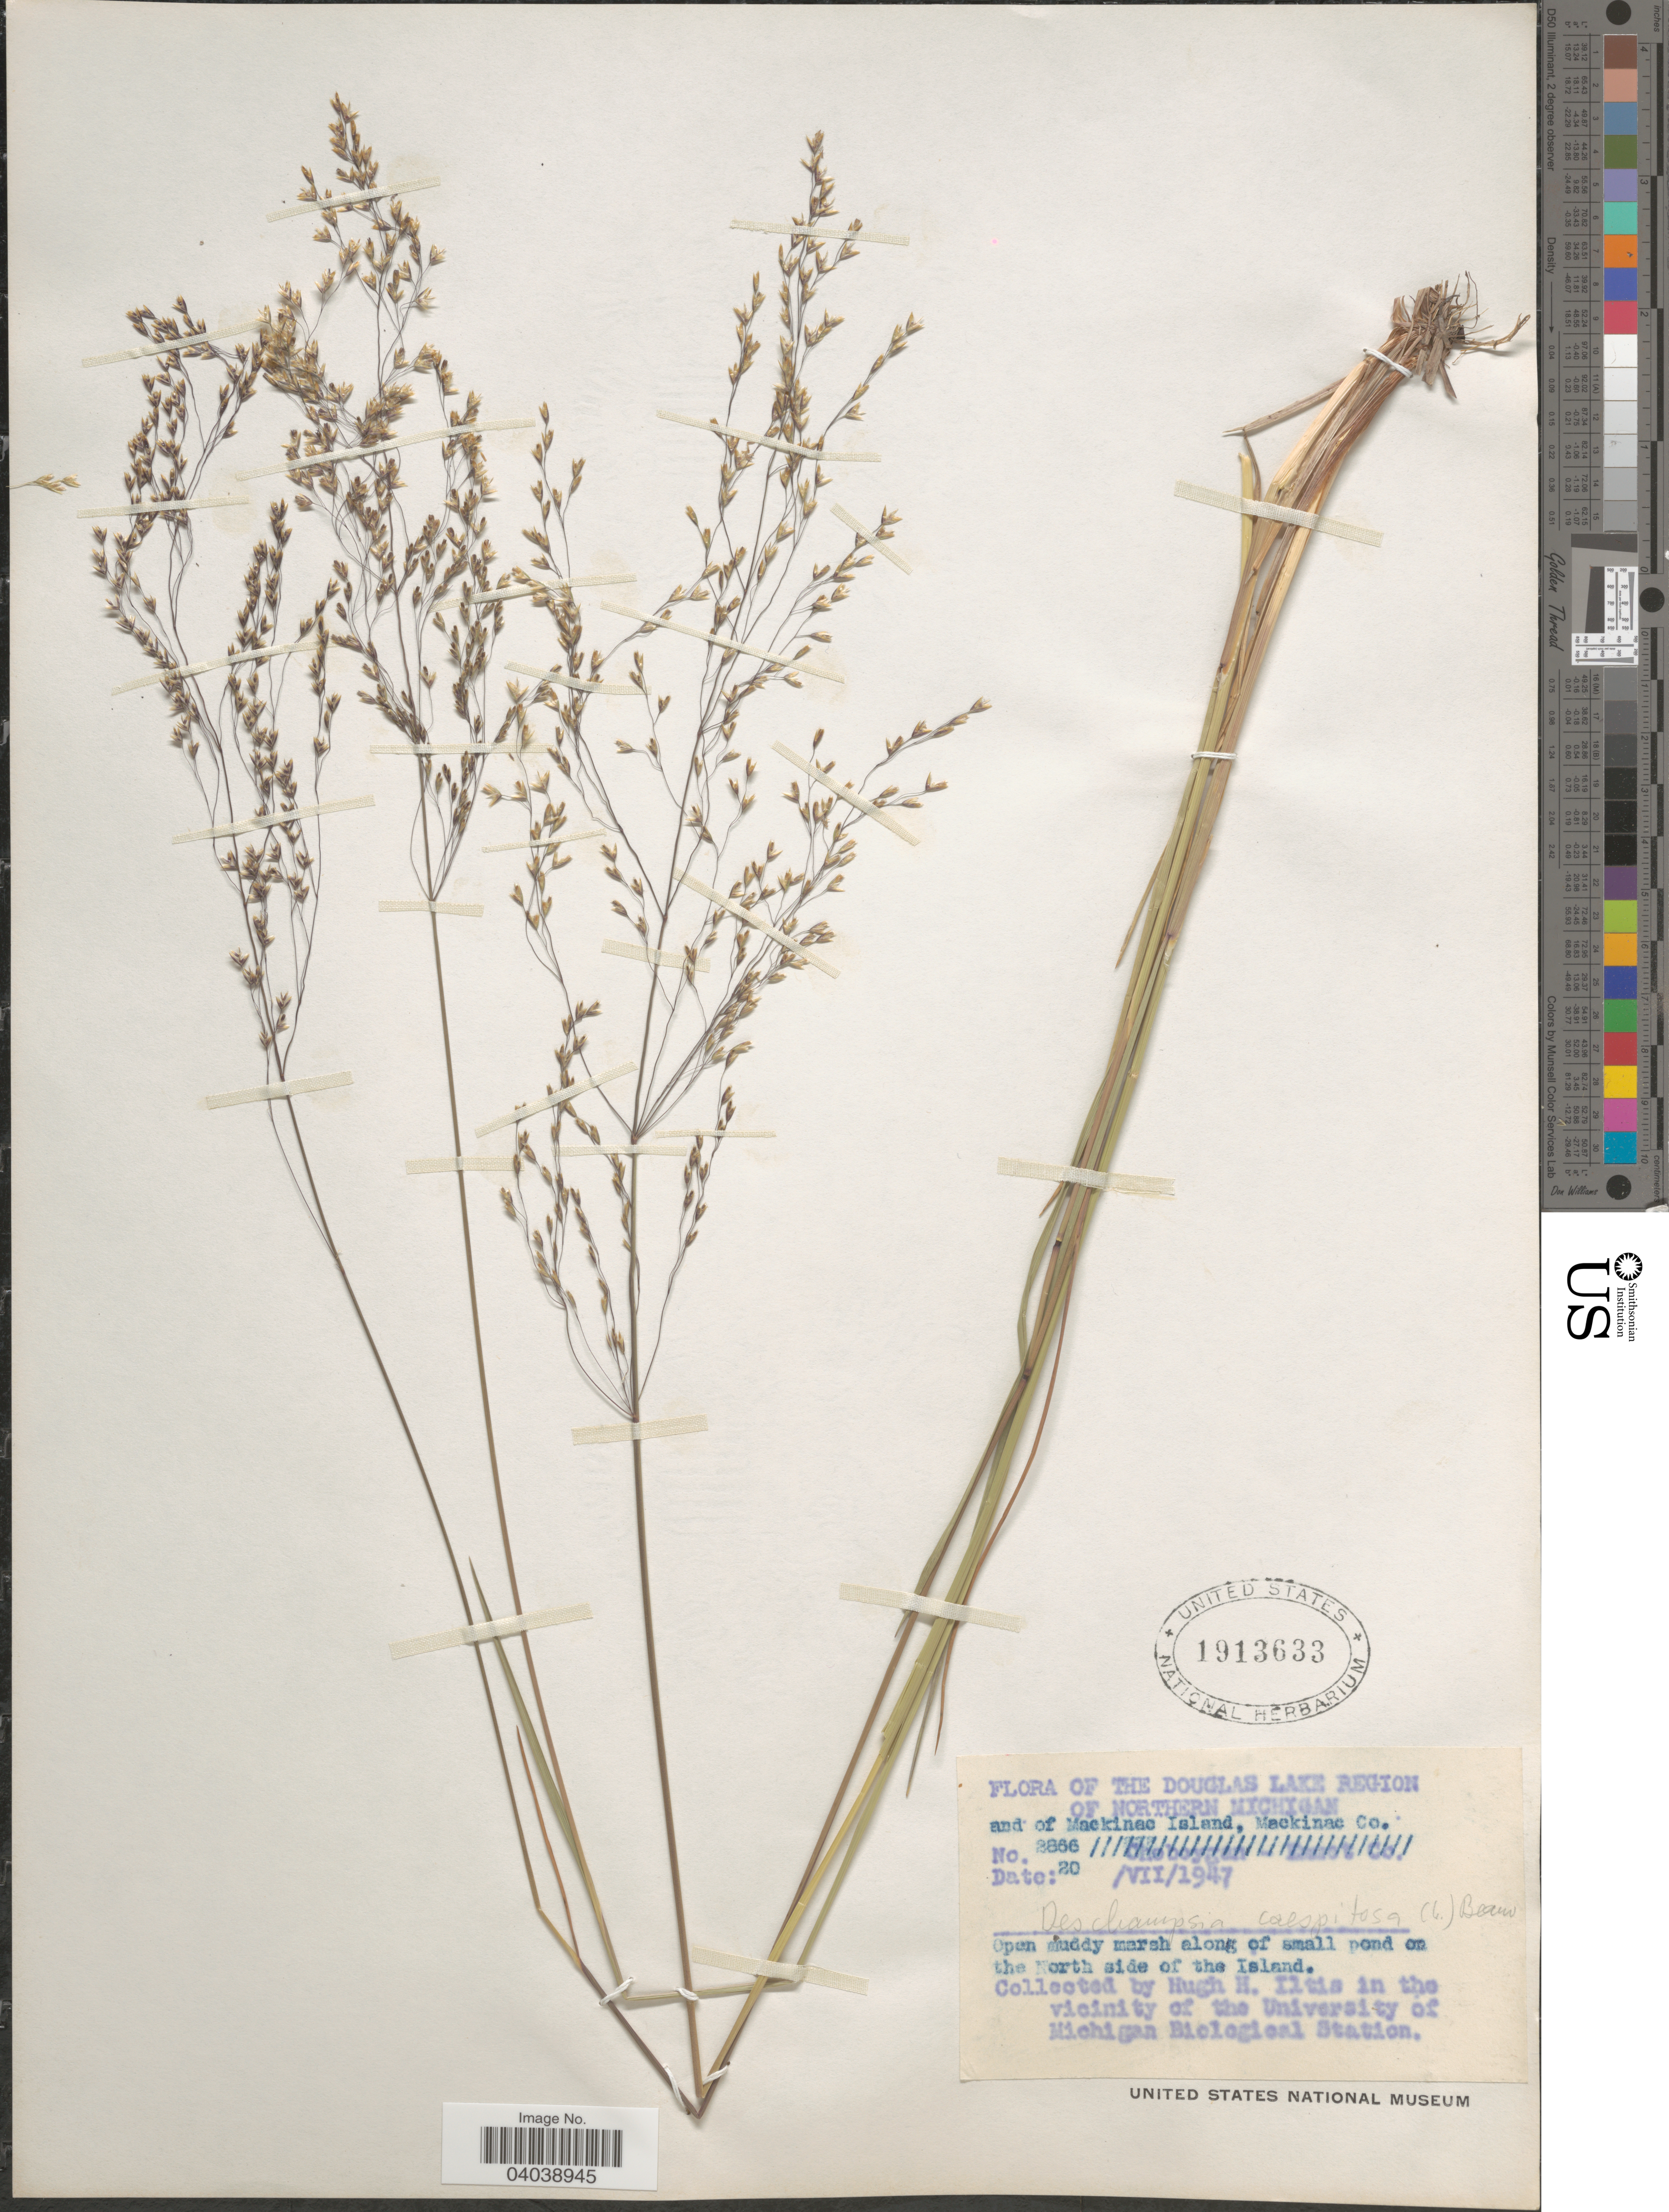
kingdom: Plantae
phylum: Tracheophyta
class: Liliopsida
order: Poales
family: Poaceae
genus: Deschampsia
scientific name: Deschampsia cespitosa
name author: (L.) P. Beauv.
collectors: H. Iltis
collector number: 2866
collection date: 1947-07-20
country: United States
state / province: Michigan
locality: Douglas Lake Region of Northern Michigan and of Mackinac Island, Mackinac Co. Open muddy marsh along of small pond on the North side of the Island.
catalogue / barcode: US 1913633